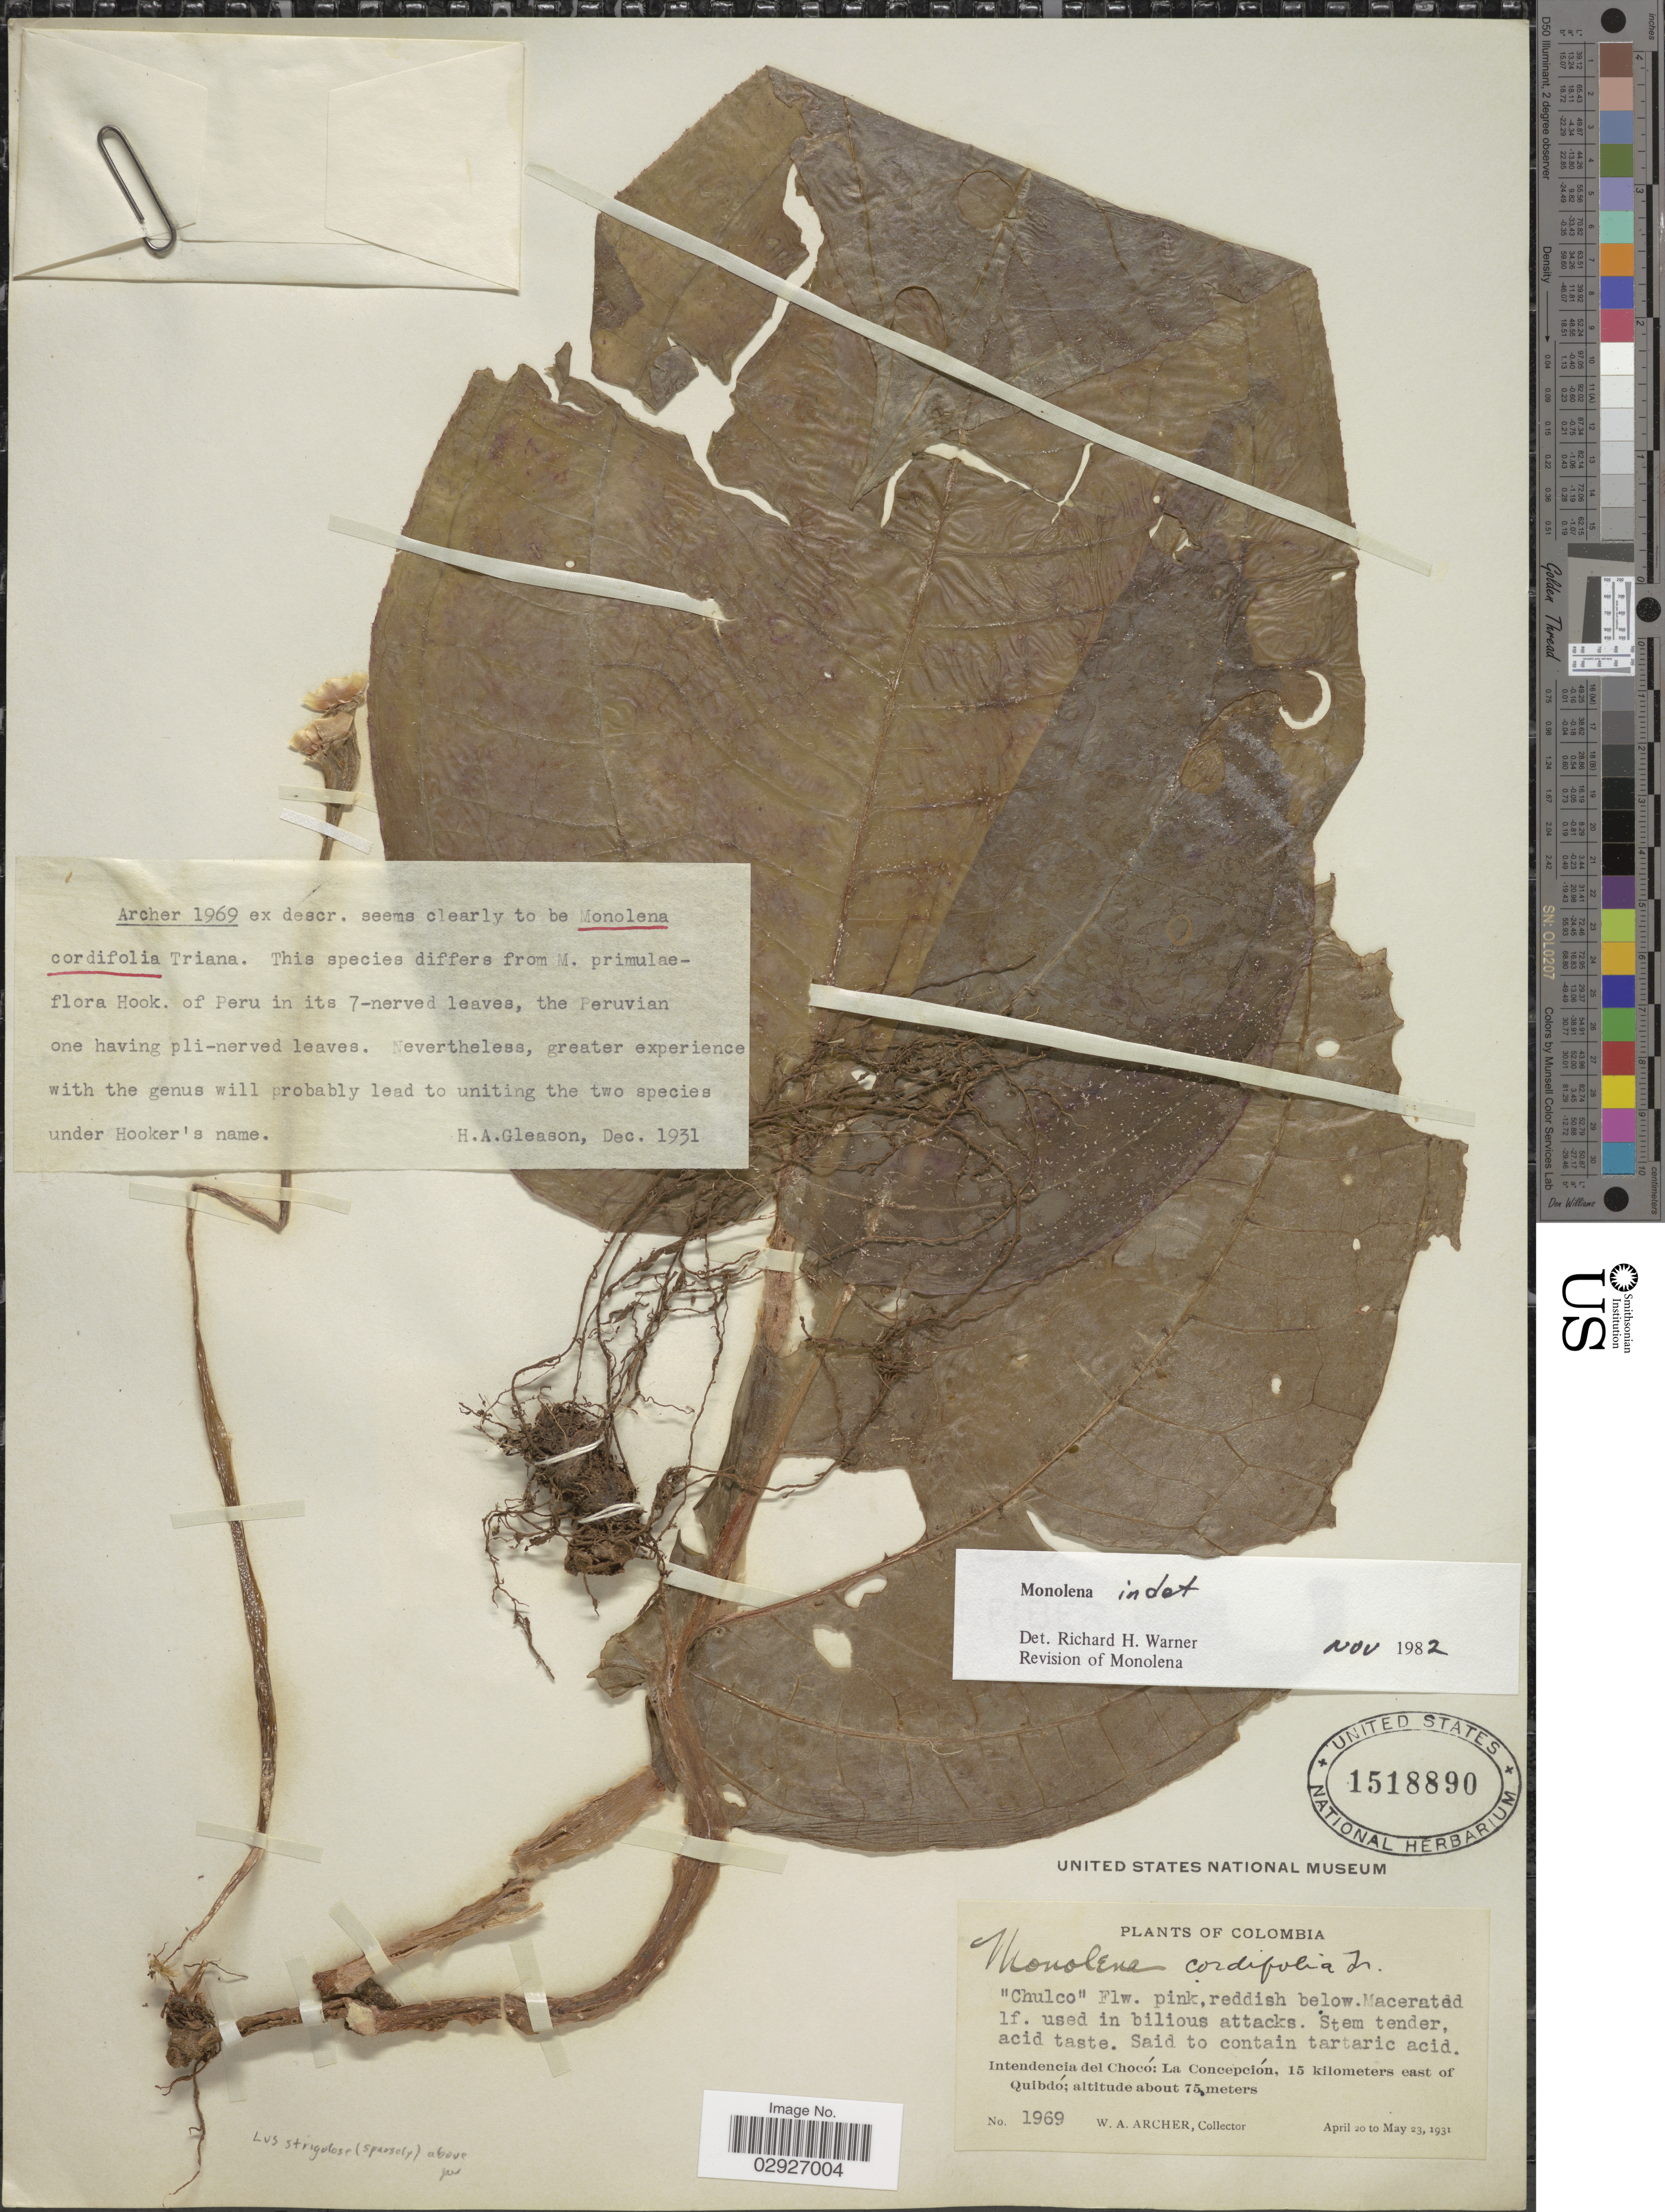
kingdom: Plantae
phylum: Tracheophyta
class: Magnoliopsida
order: Myrtales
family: Melastomataceae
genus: Monolena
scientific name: Monolena sp.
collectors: W. Archer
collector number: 1969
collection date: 1931-04-20/1931-05-23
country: Colombia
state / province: Chocó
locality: Intendencia del Chocó: La Concepción, 15 kilometers east of Quibdó.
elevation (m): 75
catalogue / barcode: US 1518890